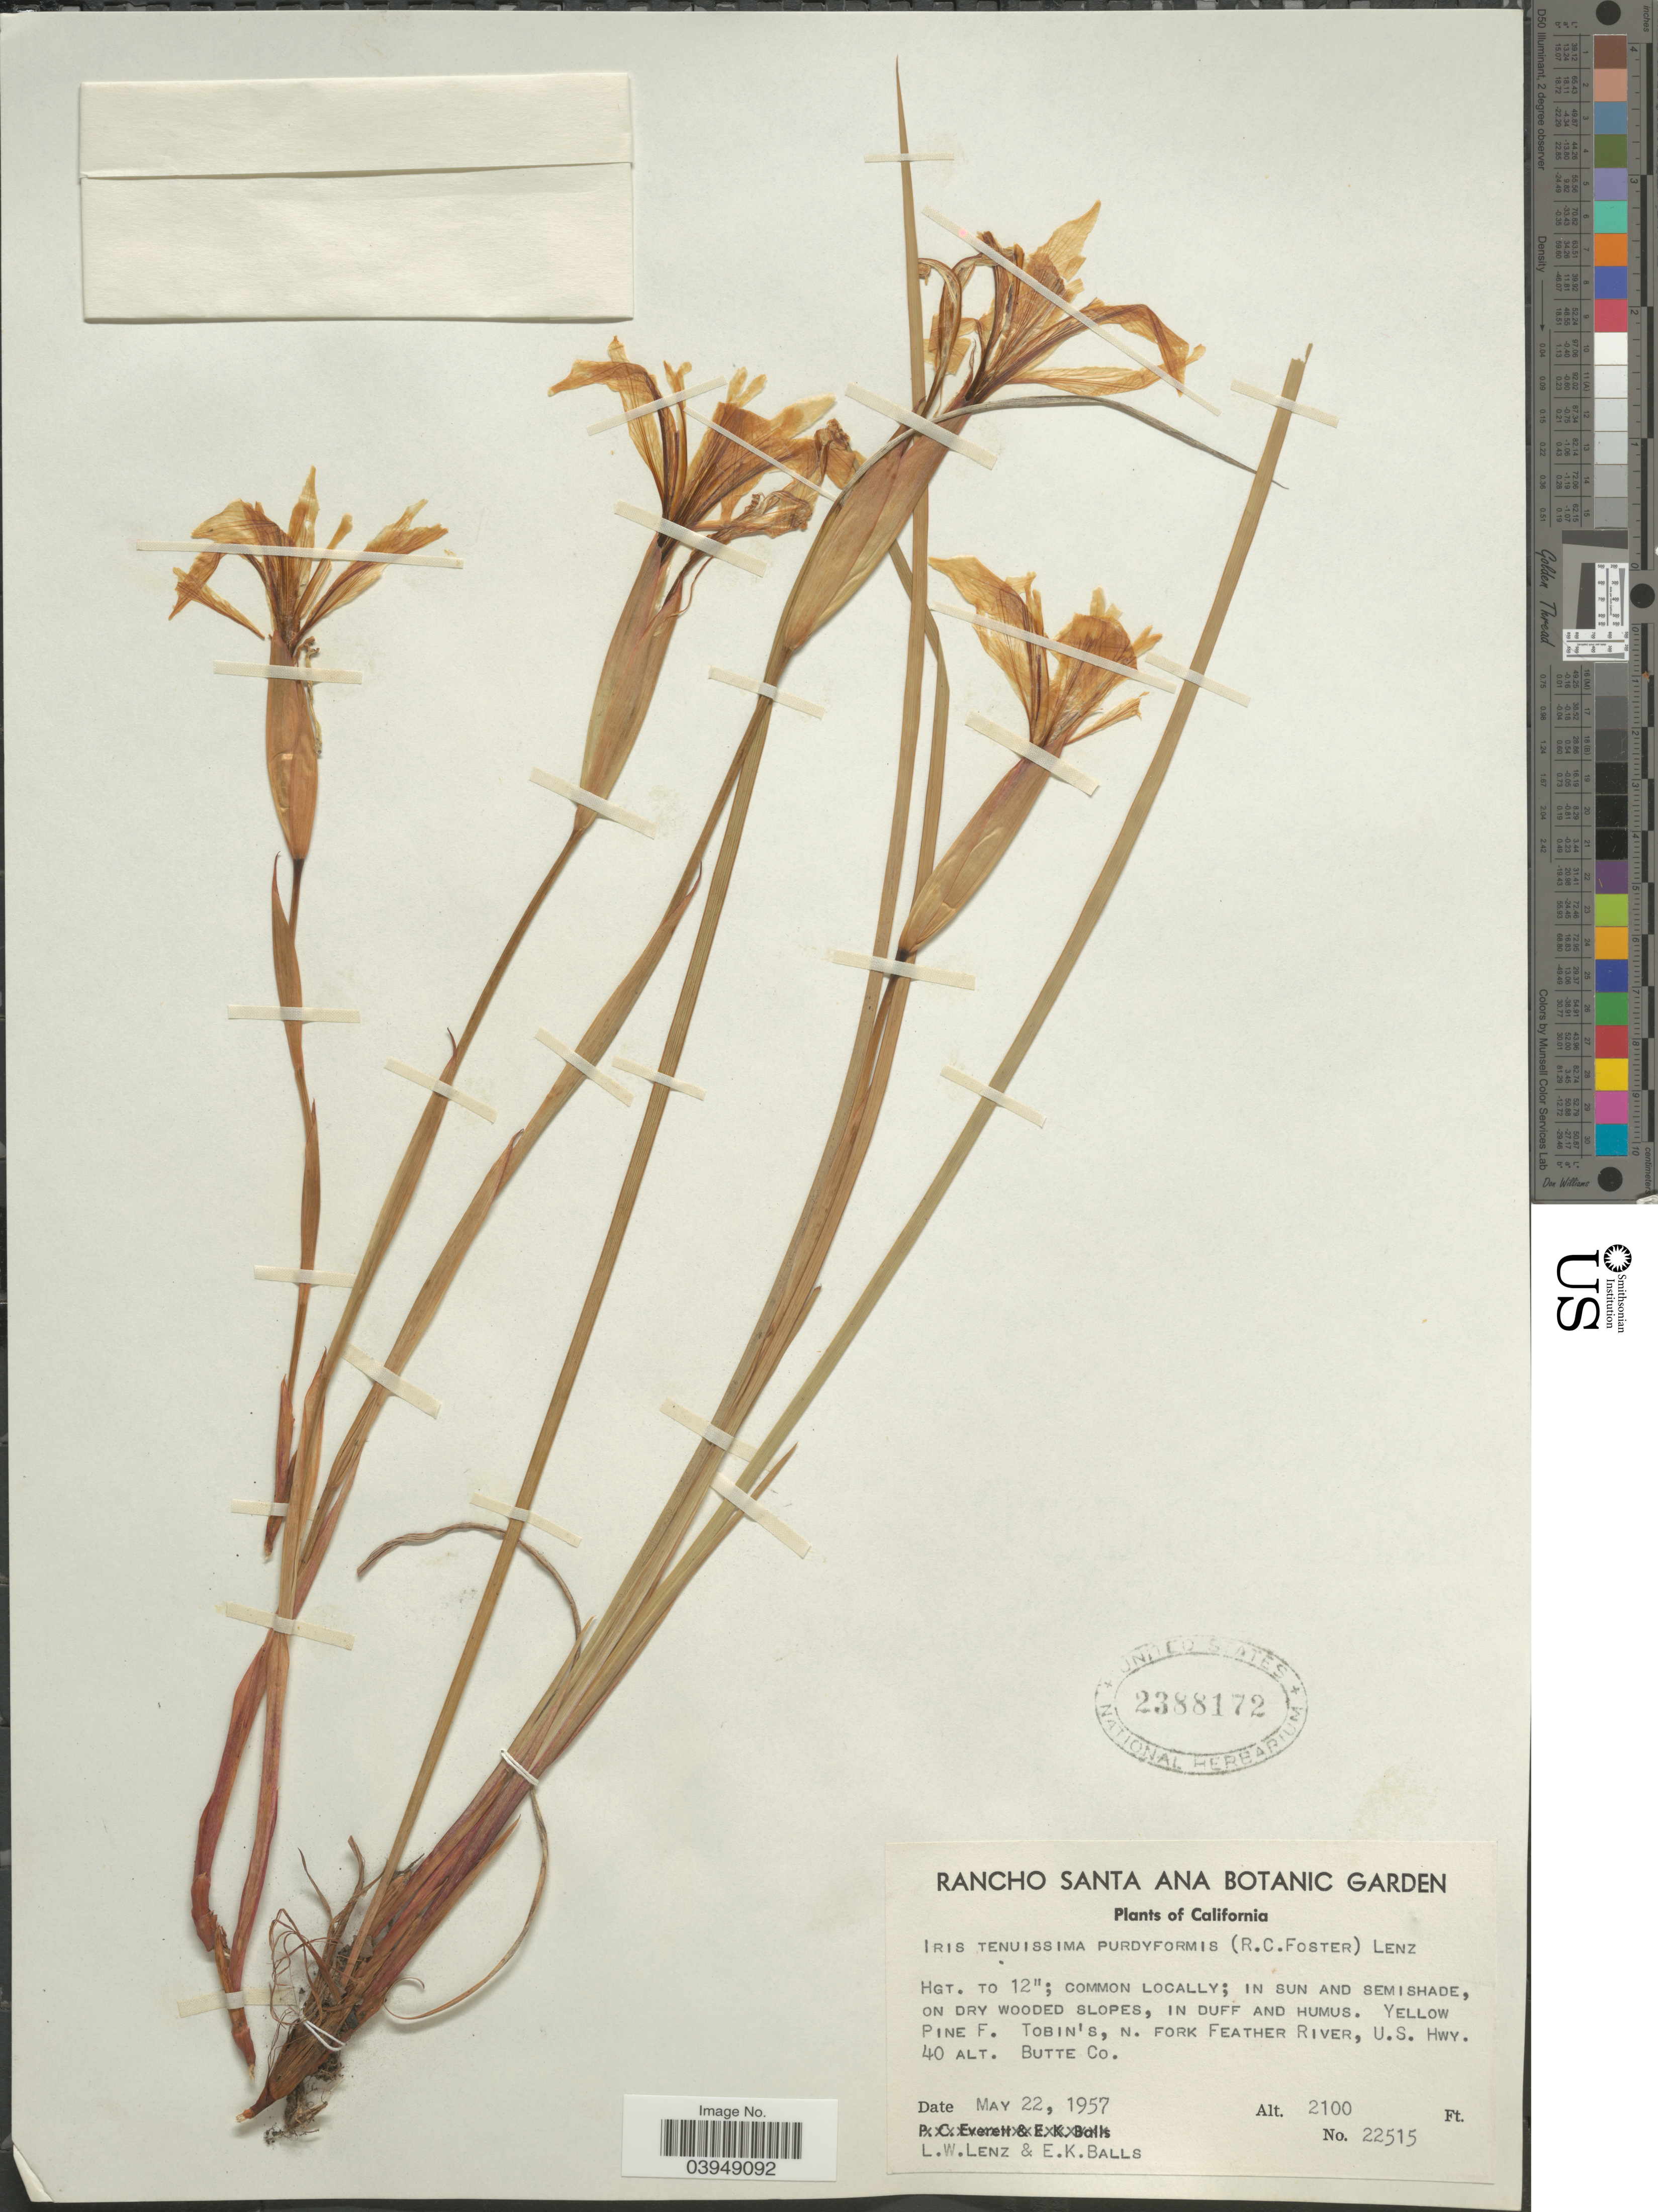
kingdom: Plantae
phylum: Tracheophyta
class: Liliopsida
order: Asparagales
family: Iridaceae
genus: Iris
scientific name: Iris tenuissima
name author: Dykes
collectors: L. Lenz & E. K. Balls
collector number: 22515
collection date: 1957-05-22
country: United States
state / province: California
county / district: Butte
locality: Yellow pine F. Tobin's, n. fork Feather River, U. S. Hwy. 40 alt. Butte Co.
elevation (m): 640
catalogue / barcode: US 2388172